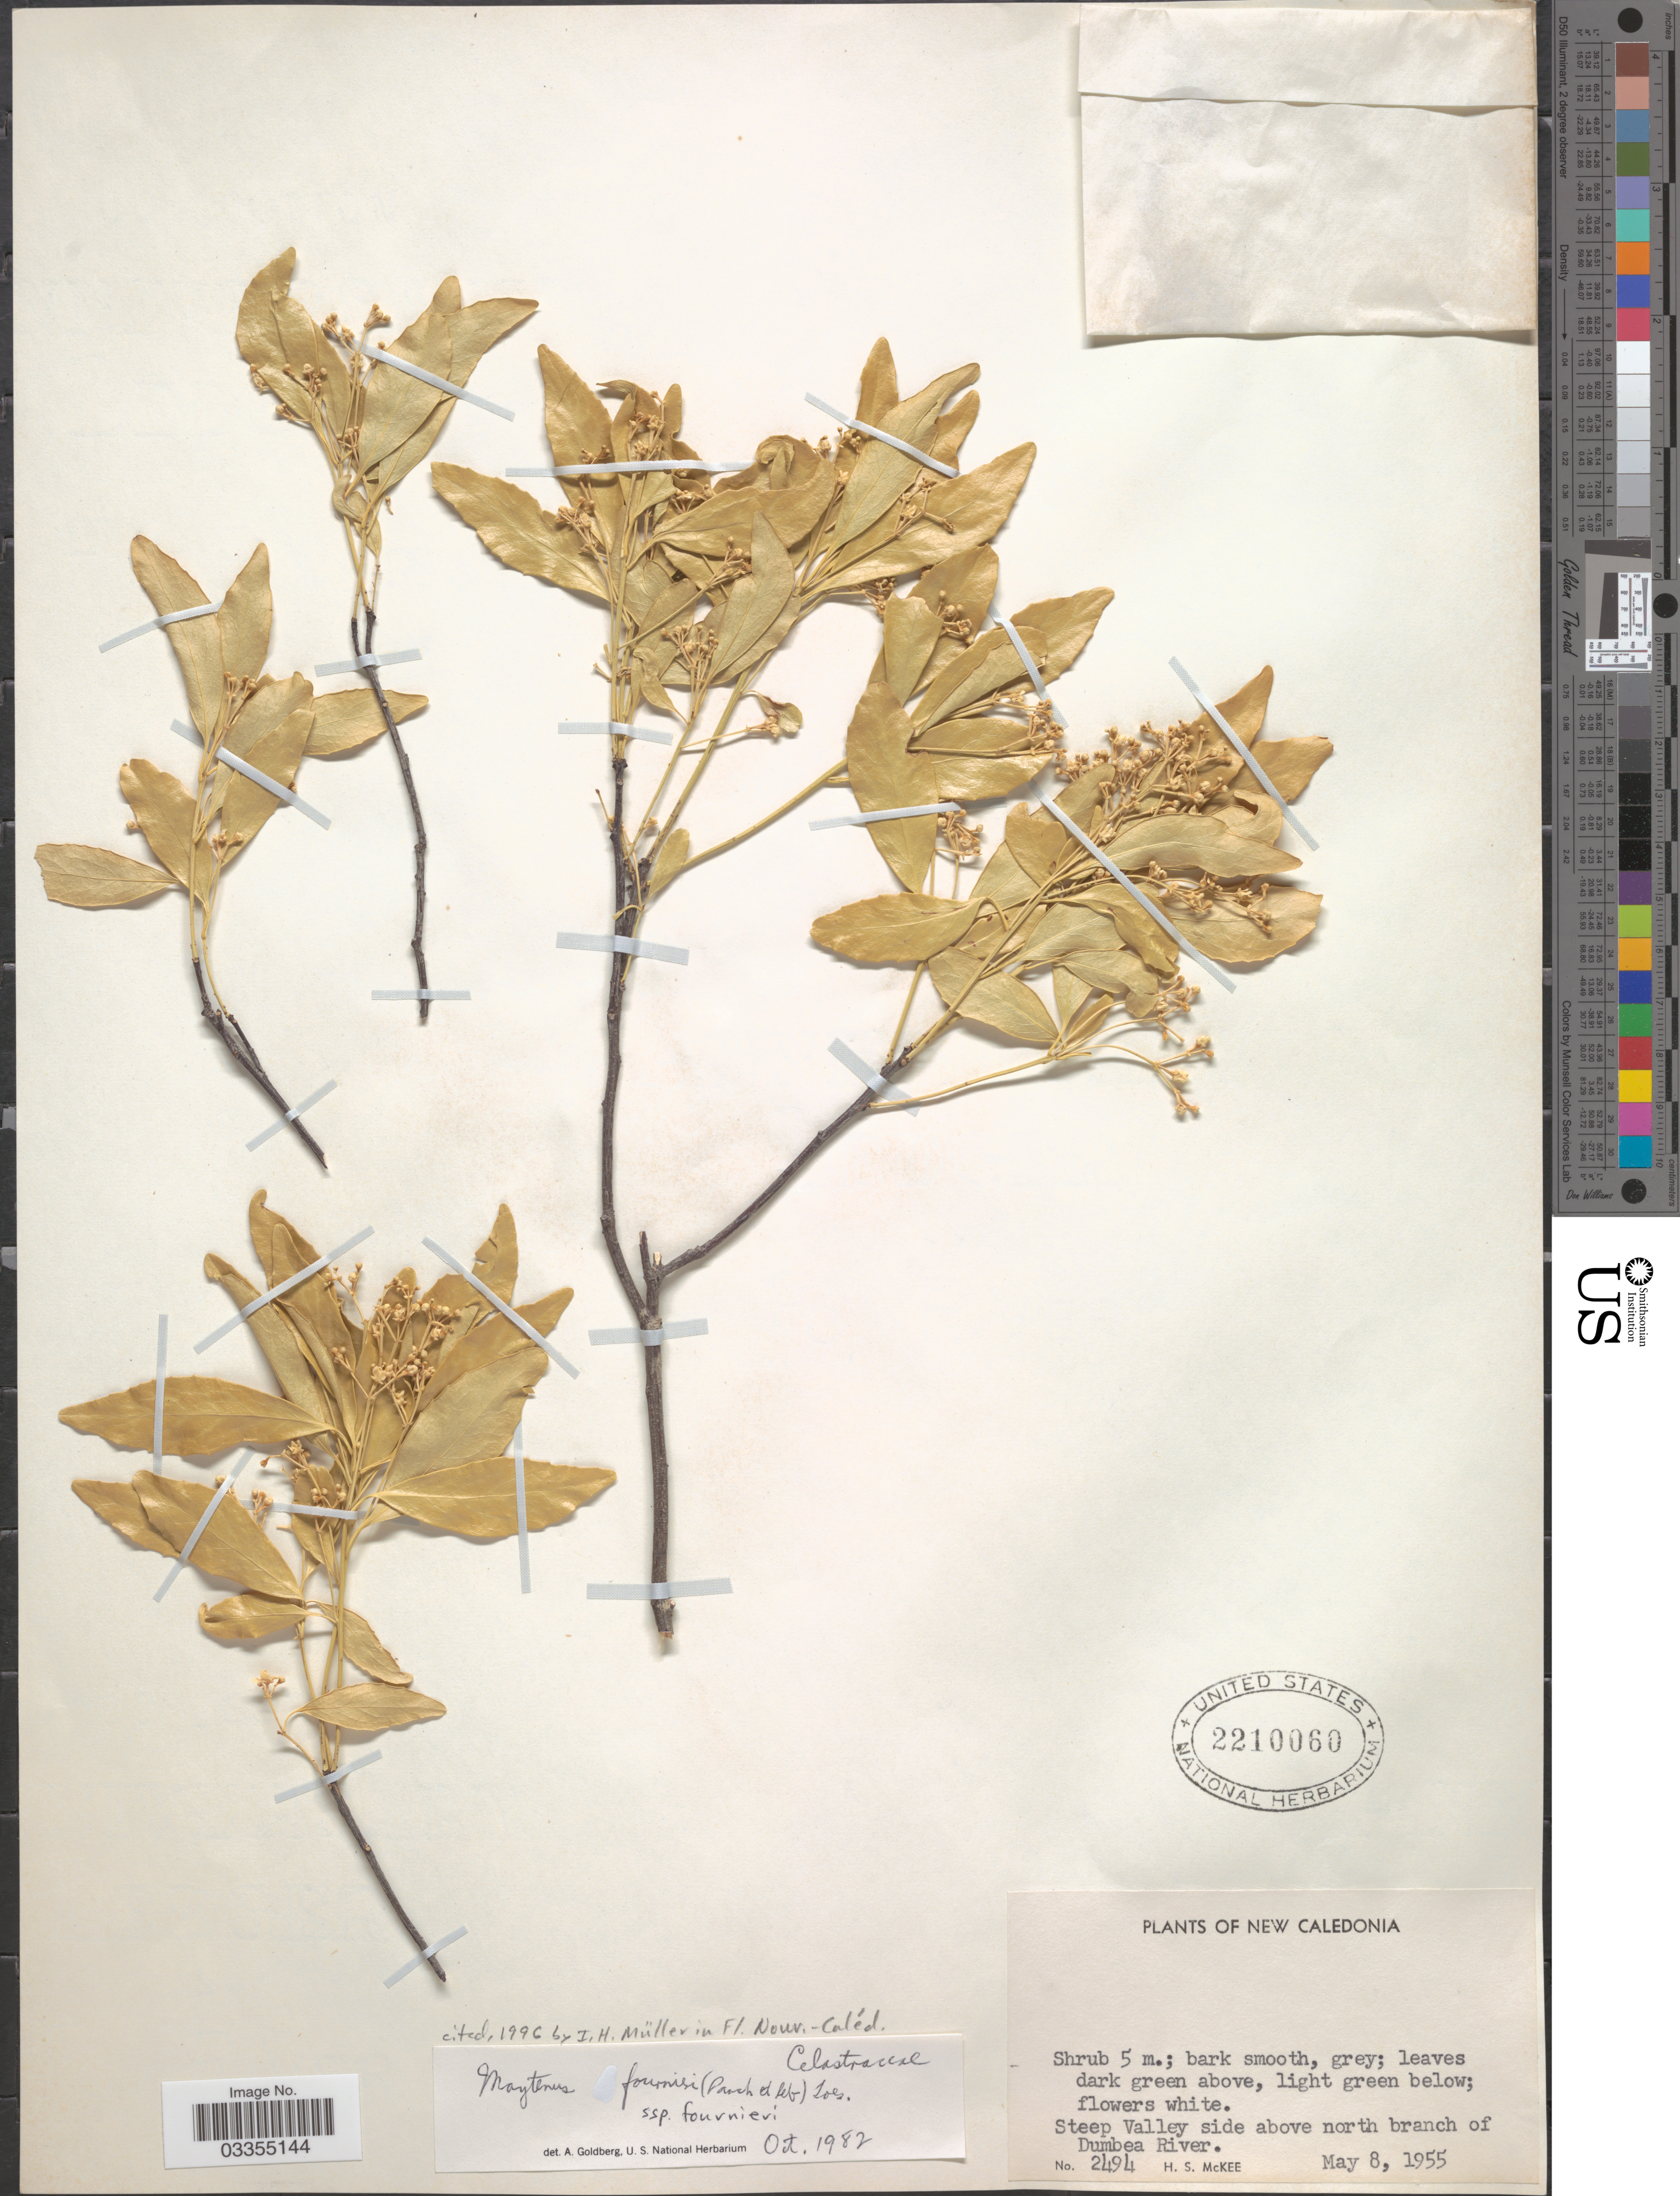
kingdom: Plantae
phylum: Tracheophyta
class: Magnoliopsida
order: Celastrales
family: Celastraceae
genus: Denhamia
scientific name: Denhamia fournieri subsp. drakeana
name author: (Loes.) Simmons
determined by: Wagner, W. L., (BOT), Smithsonian Institution - National Museum of Natural History (UNITED STATES)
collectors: H. S. McKee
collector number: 2494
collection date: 1955-05-08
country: New Caledonia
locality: Steep Valley side above north branch of Dumbea River.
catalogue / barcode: US 2210060